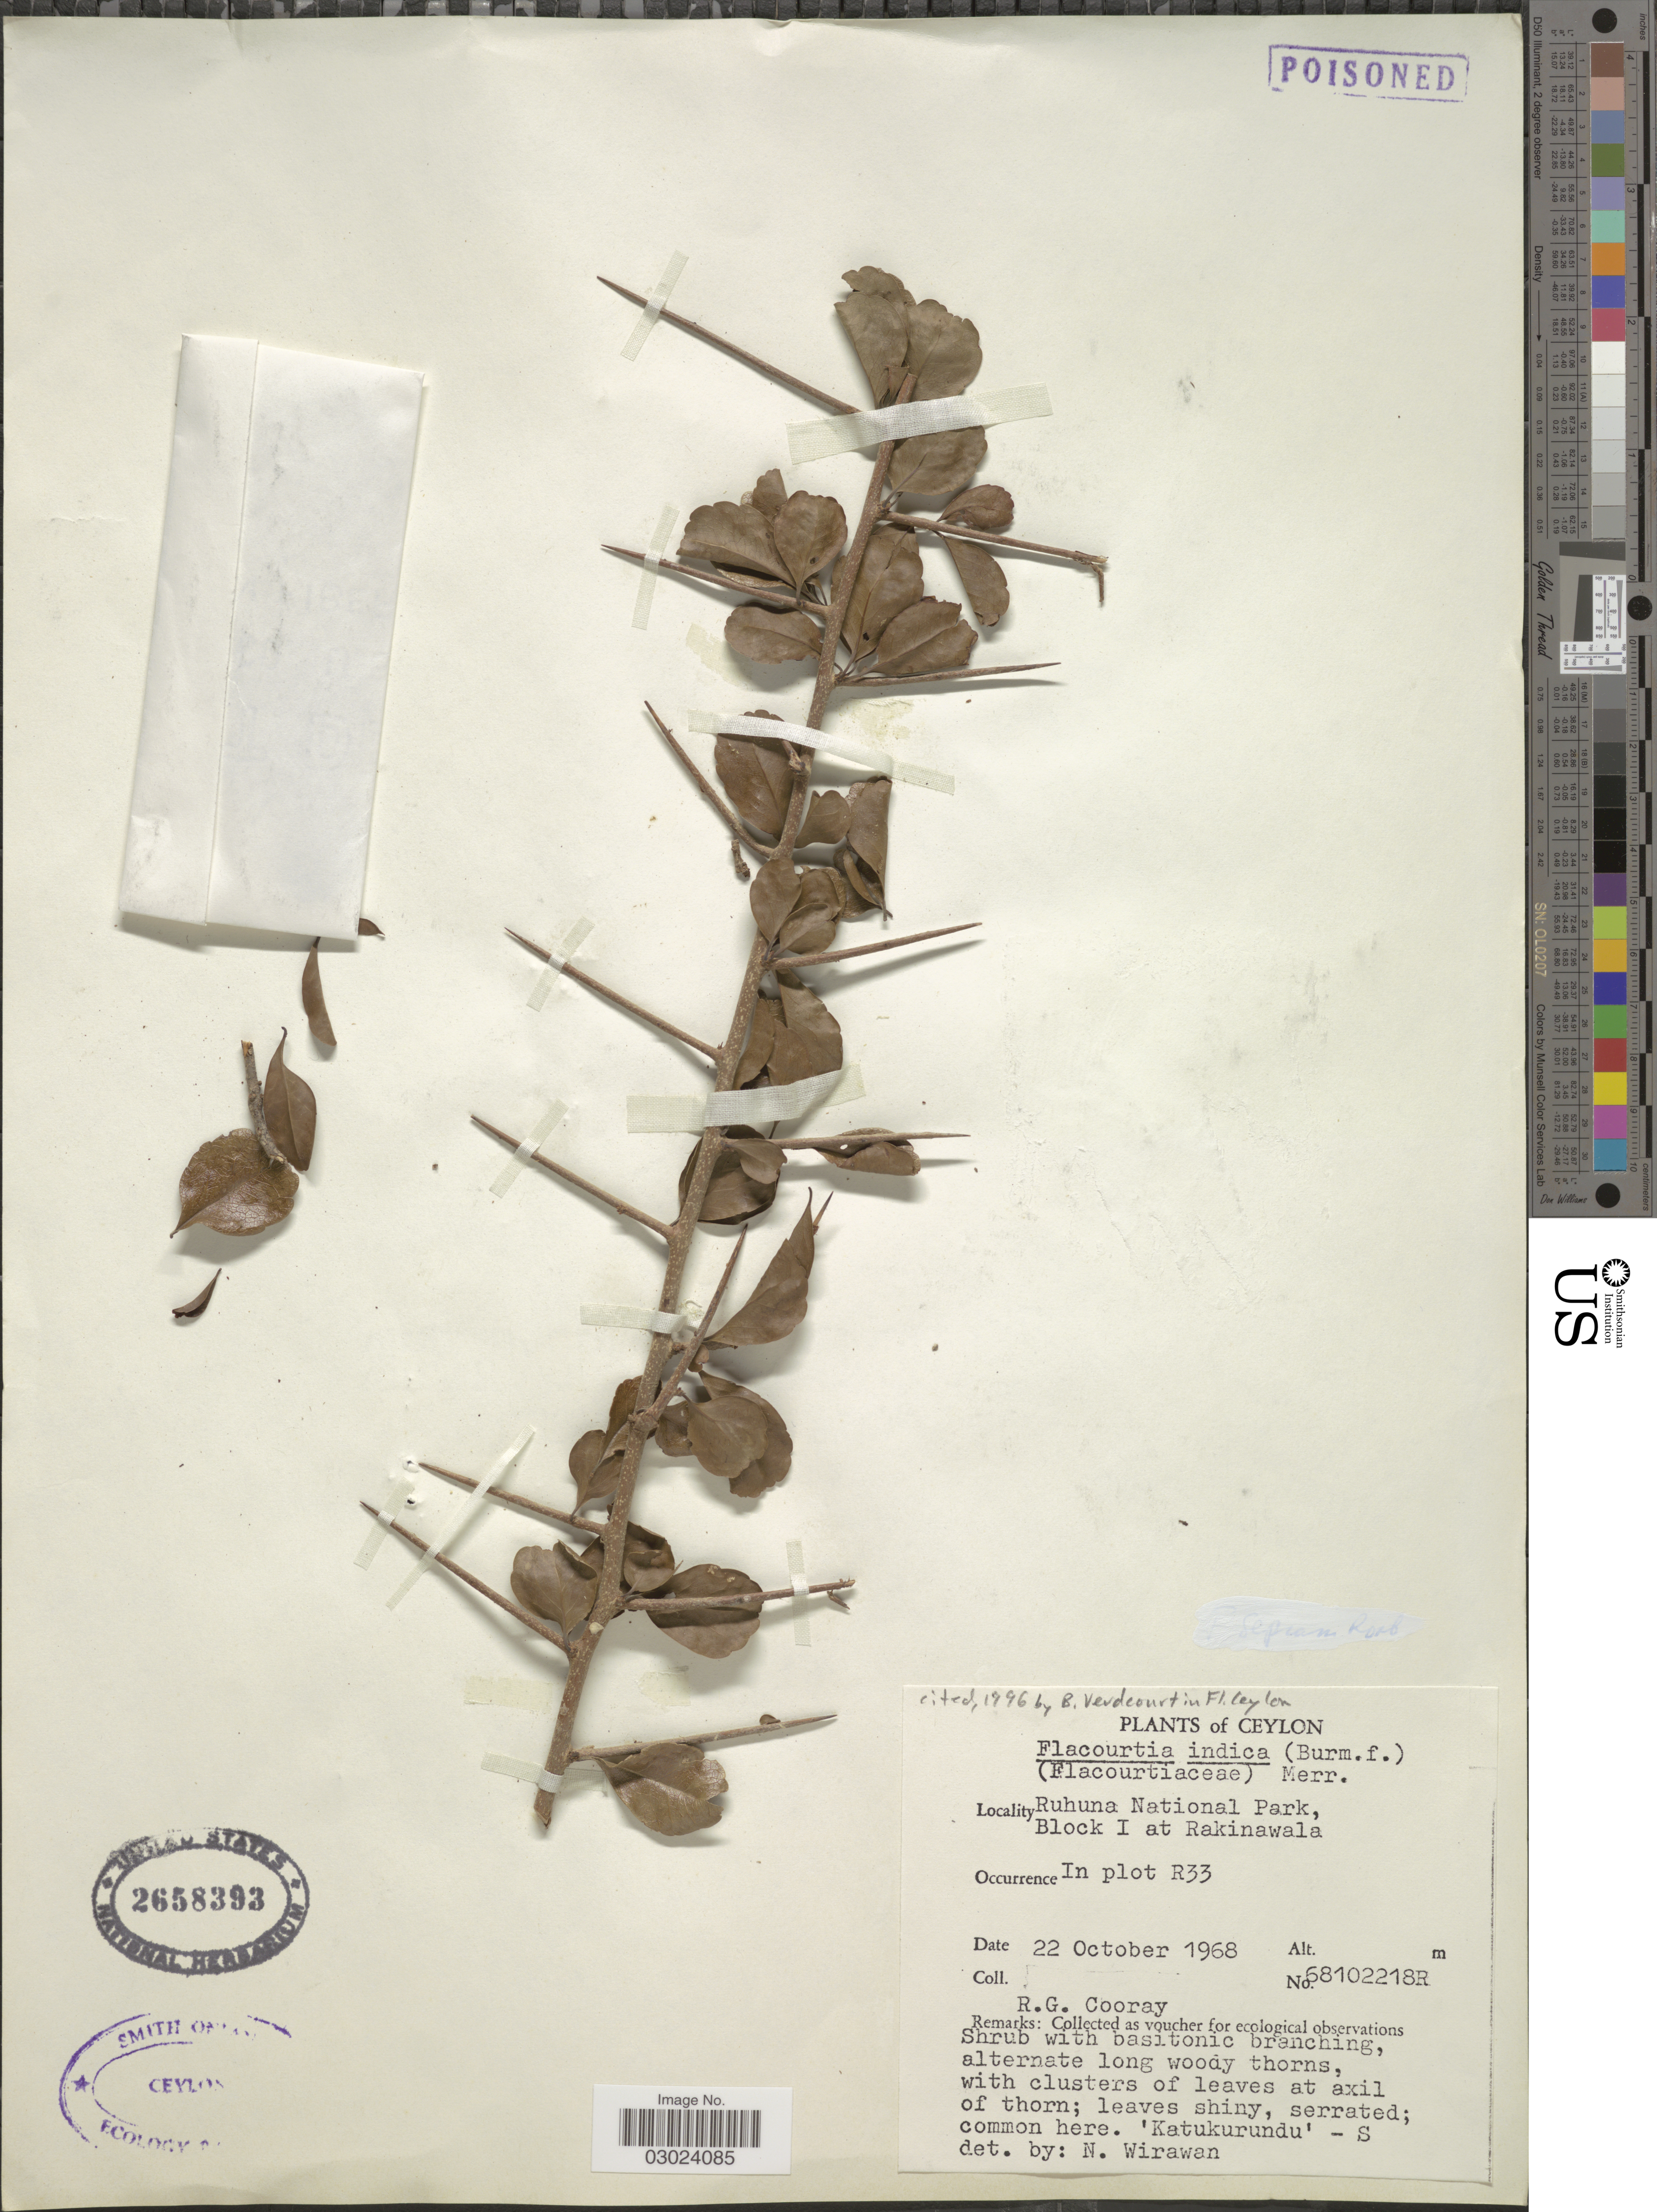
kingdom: Plantae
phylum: Tracheophyta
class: Magnoliopsida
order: Malpighiales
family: Salicaceae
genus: Flacourtia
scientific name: Flacourtia indica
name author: (Burm. f.) Merr.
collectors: R. Cooray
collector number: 68102218R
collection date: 1968-10-22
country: Sri Lanka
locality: Ceylon. Ruhuna National Park, Block I at Rakinawala. In plot R33.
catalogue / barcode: US 2658393